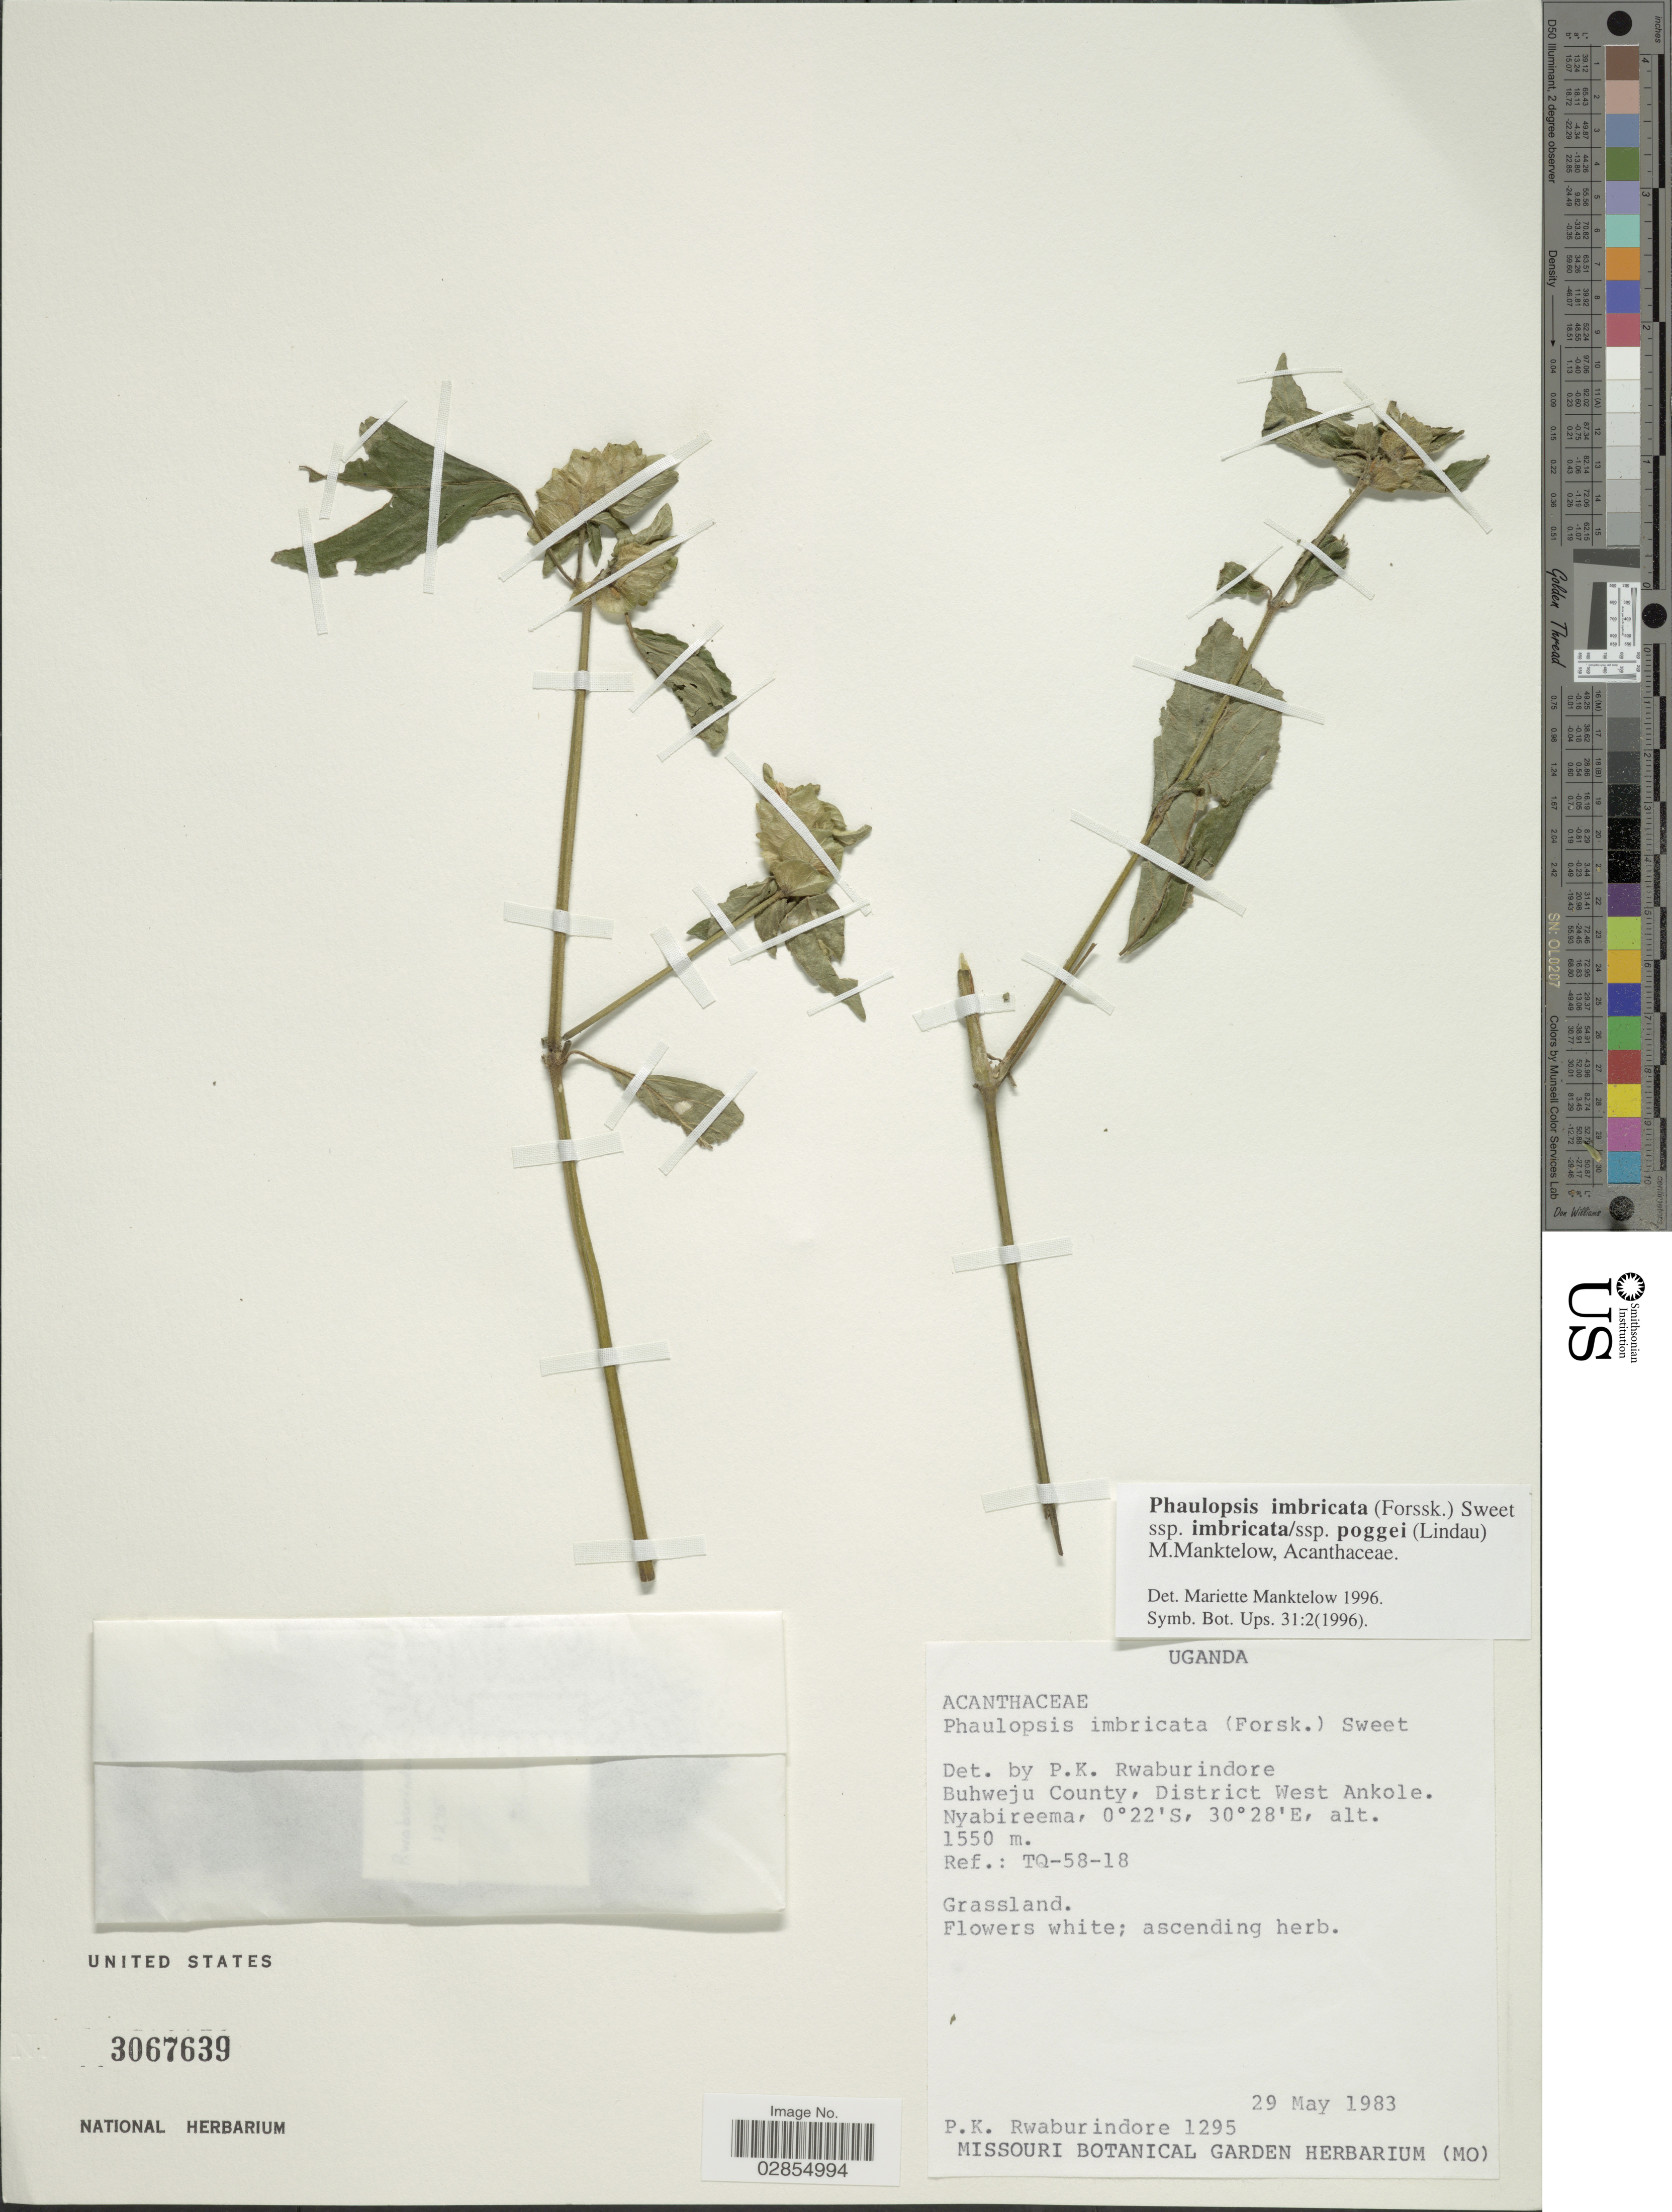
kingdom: Plantae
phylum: Tracheophyta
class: Magnoliopsida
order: Lamiales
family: Acanthaceae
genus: Phaulopsis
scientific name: Phaulopsis imbricata subsp. poggei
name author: (Lindau) Mankt.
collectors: P. Rwaburindore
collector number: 1295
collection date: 1983-05-29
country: Uganda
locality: Buhweju County, District West Ankole, Nyabireema.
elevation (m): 1550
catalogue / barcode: US 3067639